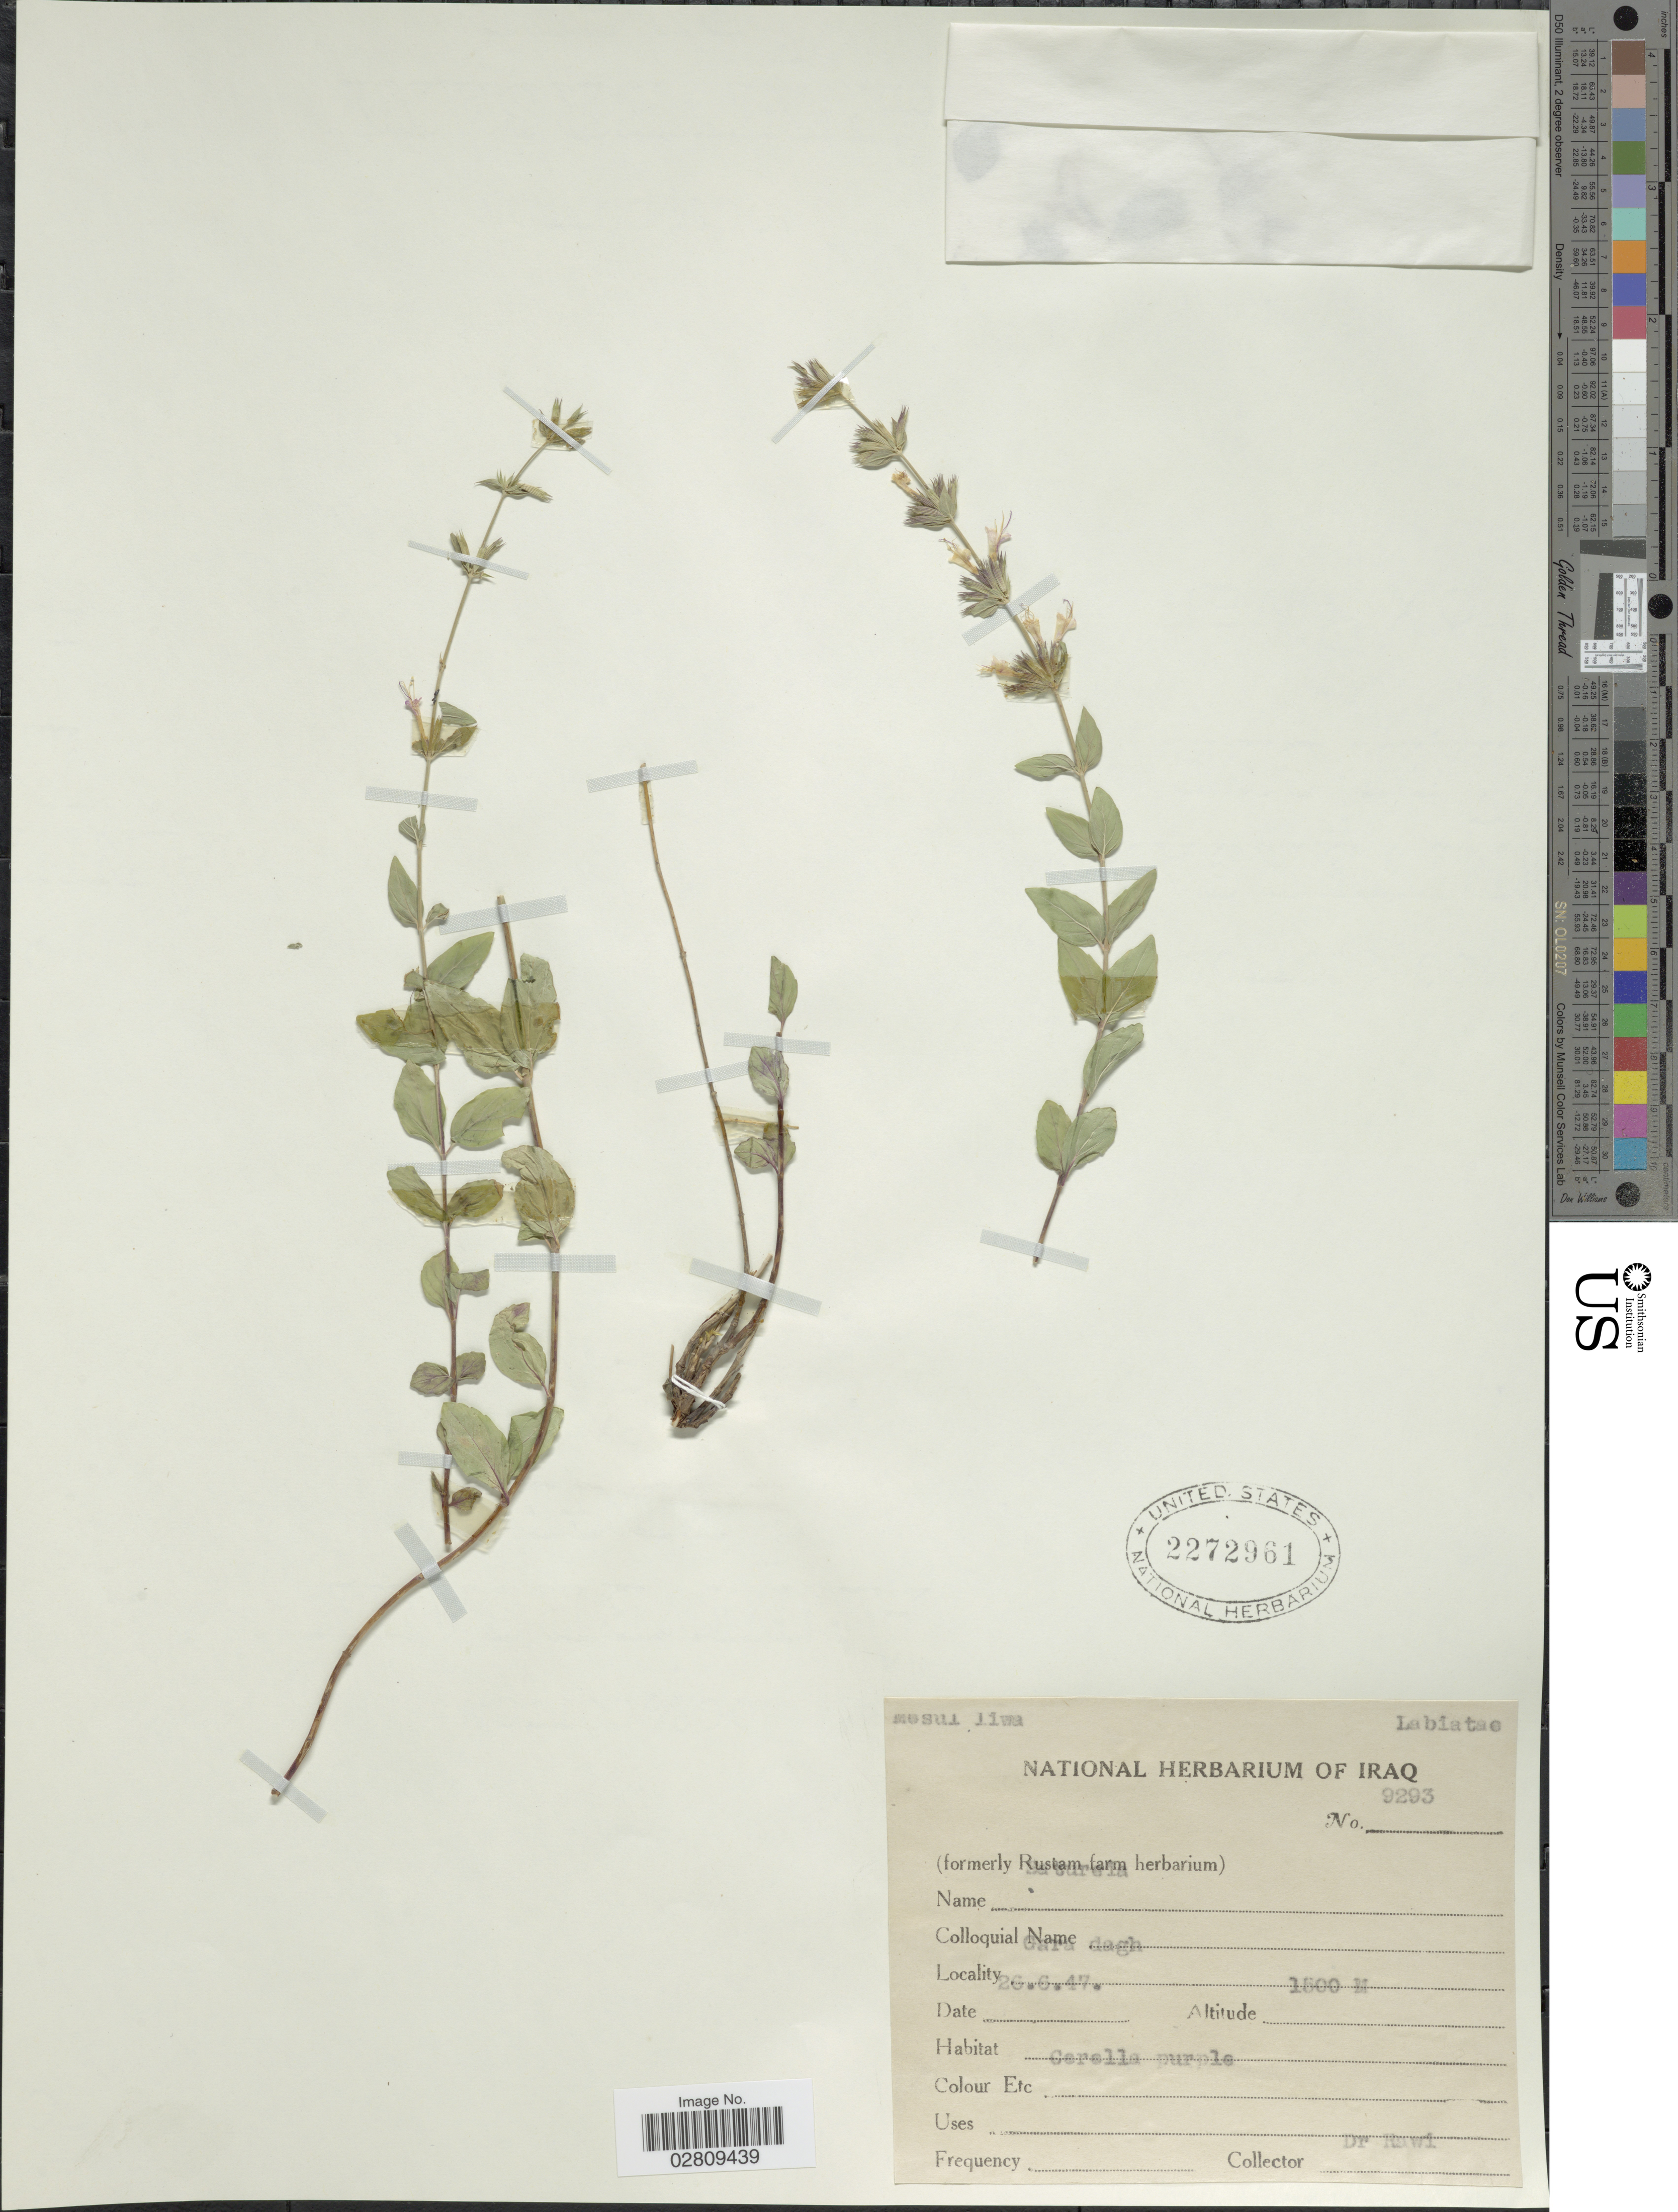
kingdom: Plantae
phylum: Tracheophyta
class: Magnoliopsida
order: Lamiales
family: Lamiaceae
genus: Satureja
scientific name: Satureja sp.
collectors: -. Rawi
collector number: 9293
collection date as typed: Transcribed d/m/y: 26/6/47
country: Iraq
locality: Gara dagh. Mosul liwa.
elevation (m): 1500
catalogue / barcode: US 2272961